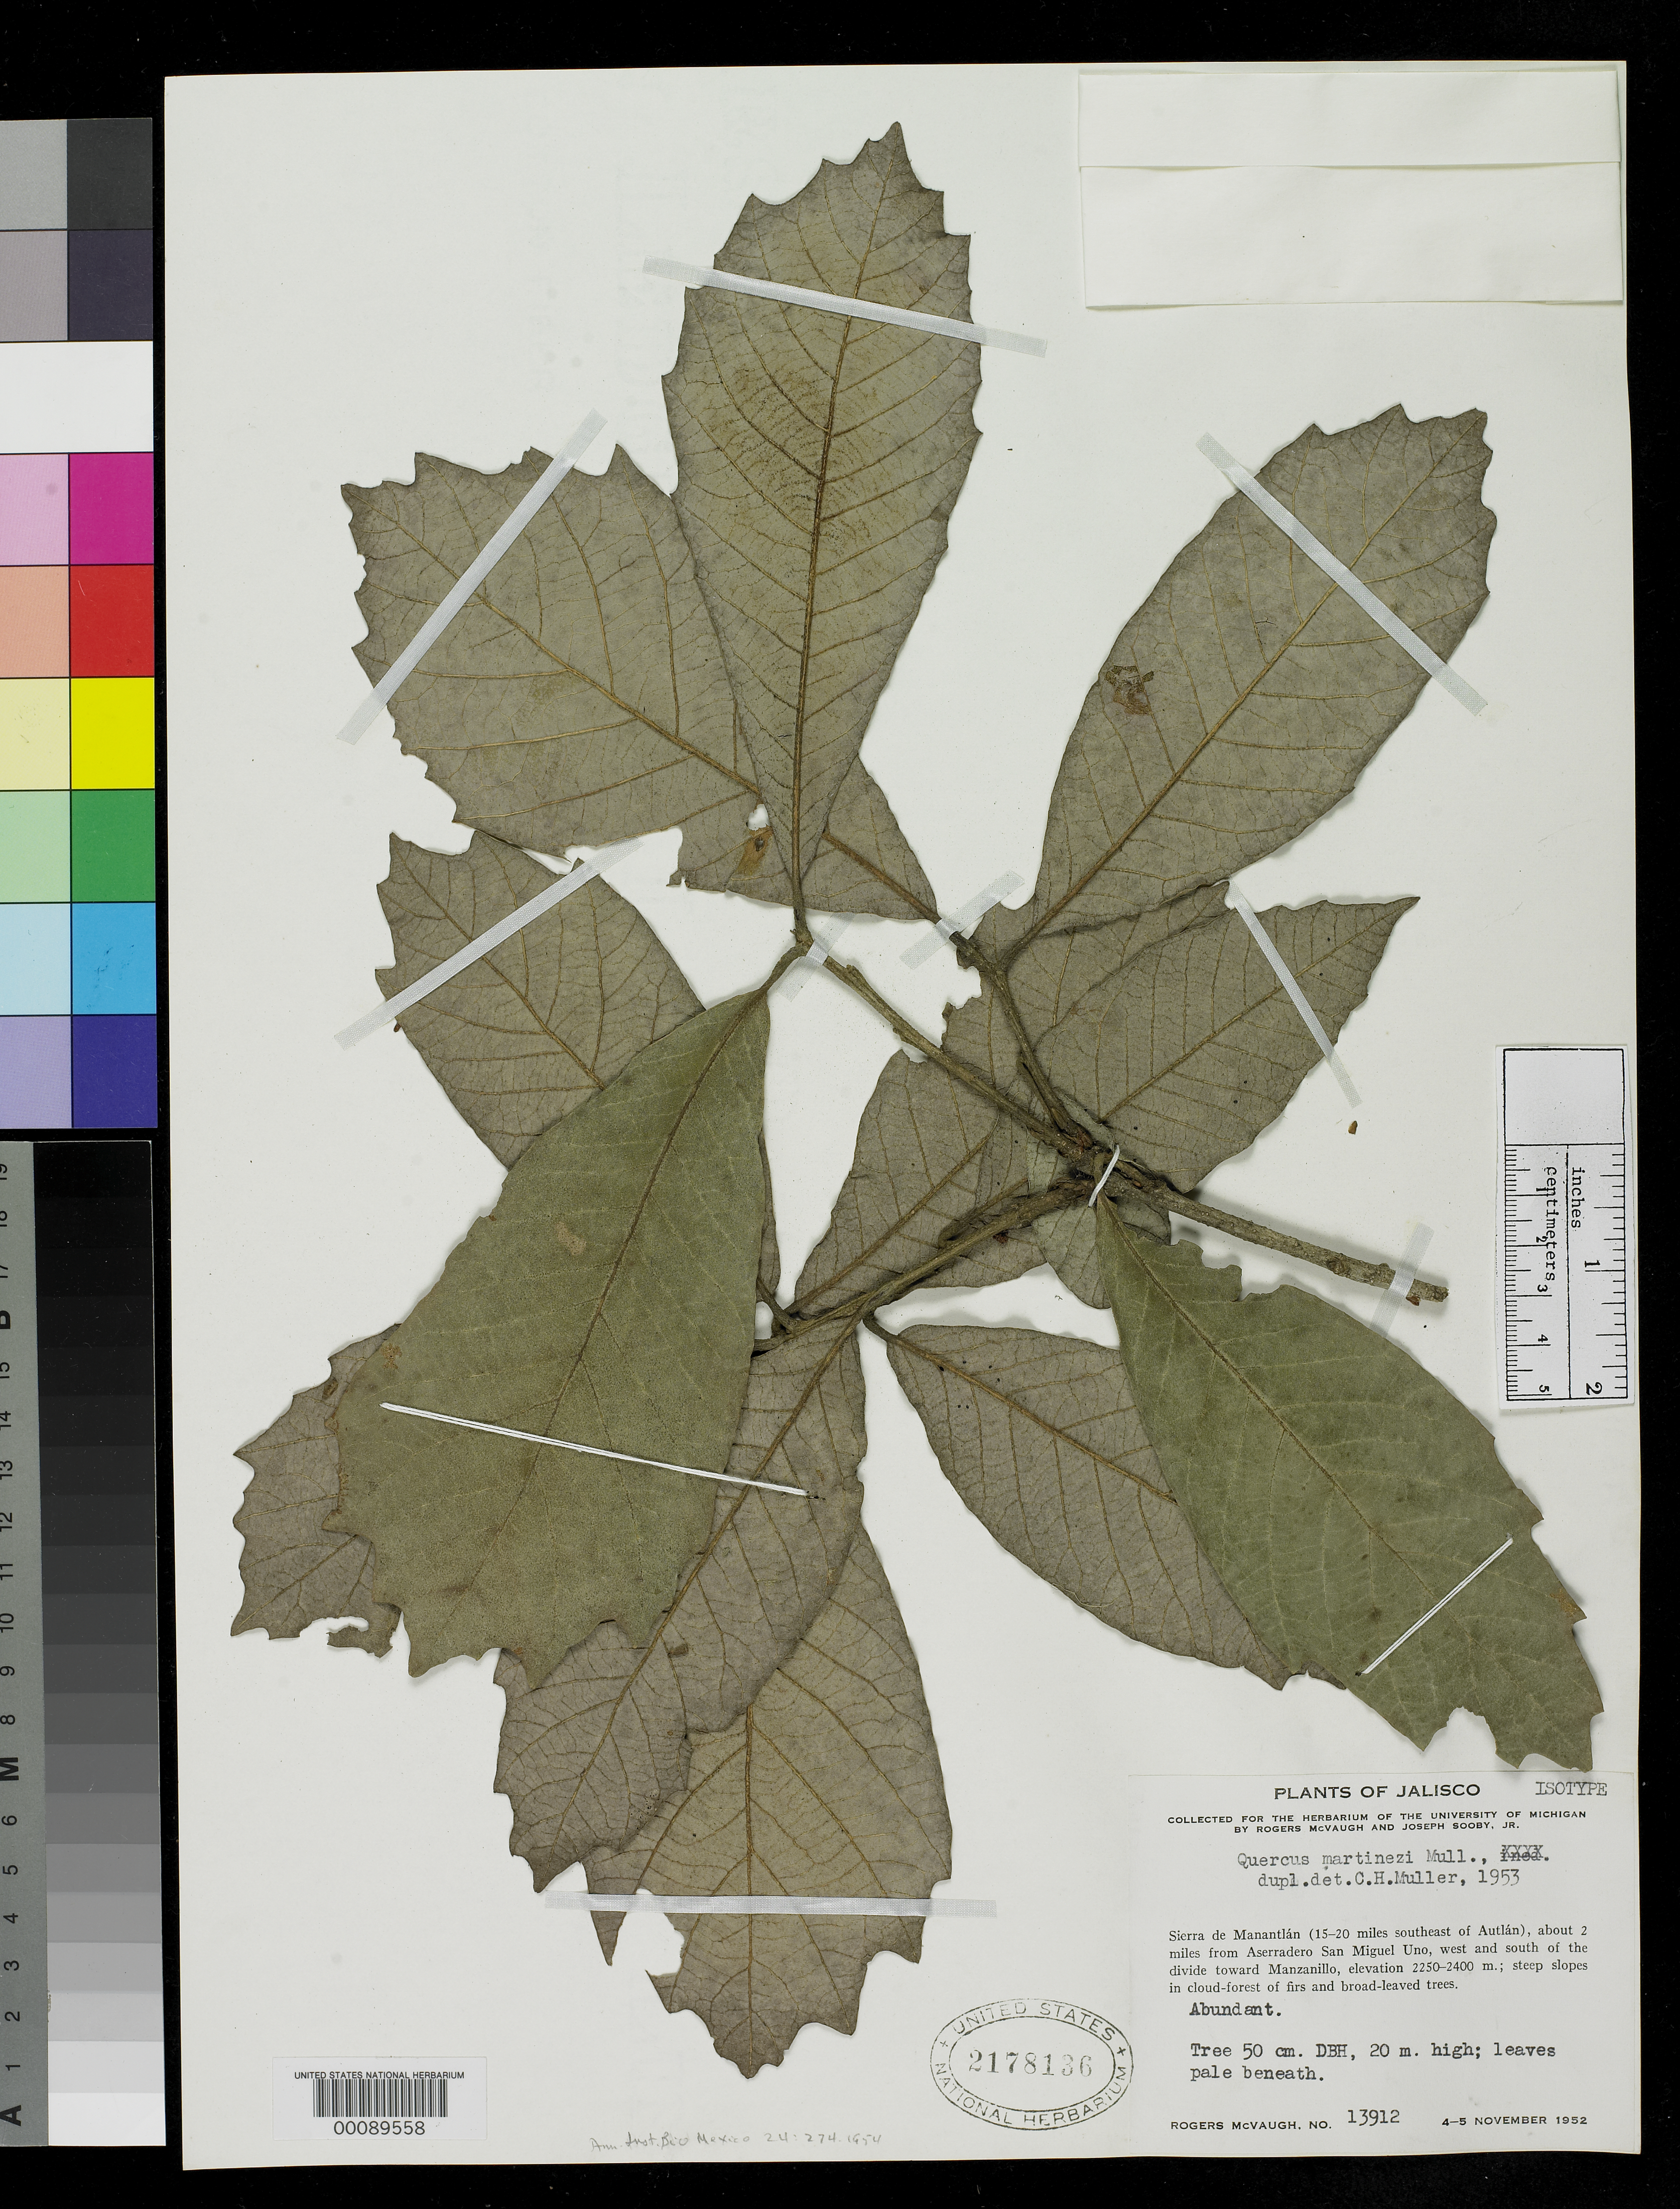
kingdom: Plantae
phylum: Tracheophyta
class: Magnoliopsida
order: Fagales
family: Fagaceae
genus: Quercus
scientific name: Quercus martinezii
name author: C.H. Mull.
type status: Isotype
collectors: R. McVaugh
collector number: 13912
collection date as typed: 04 Nov 1952 to 05 Nov 1952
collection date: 1952-11-04/1952-11-05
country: Mexico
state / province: Jalisco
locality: Sierra de Manantlan, 15-29 mi SE of Autlan, ca. 2 mi from Aserradero San Miguel Uno, W 7 S of divide toward Manzanillo.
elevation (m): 2250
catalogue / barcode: US 2178136